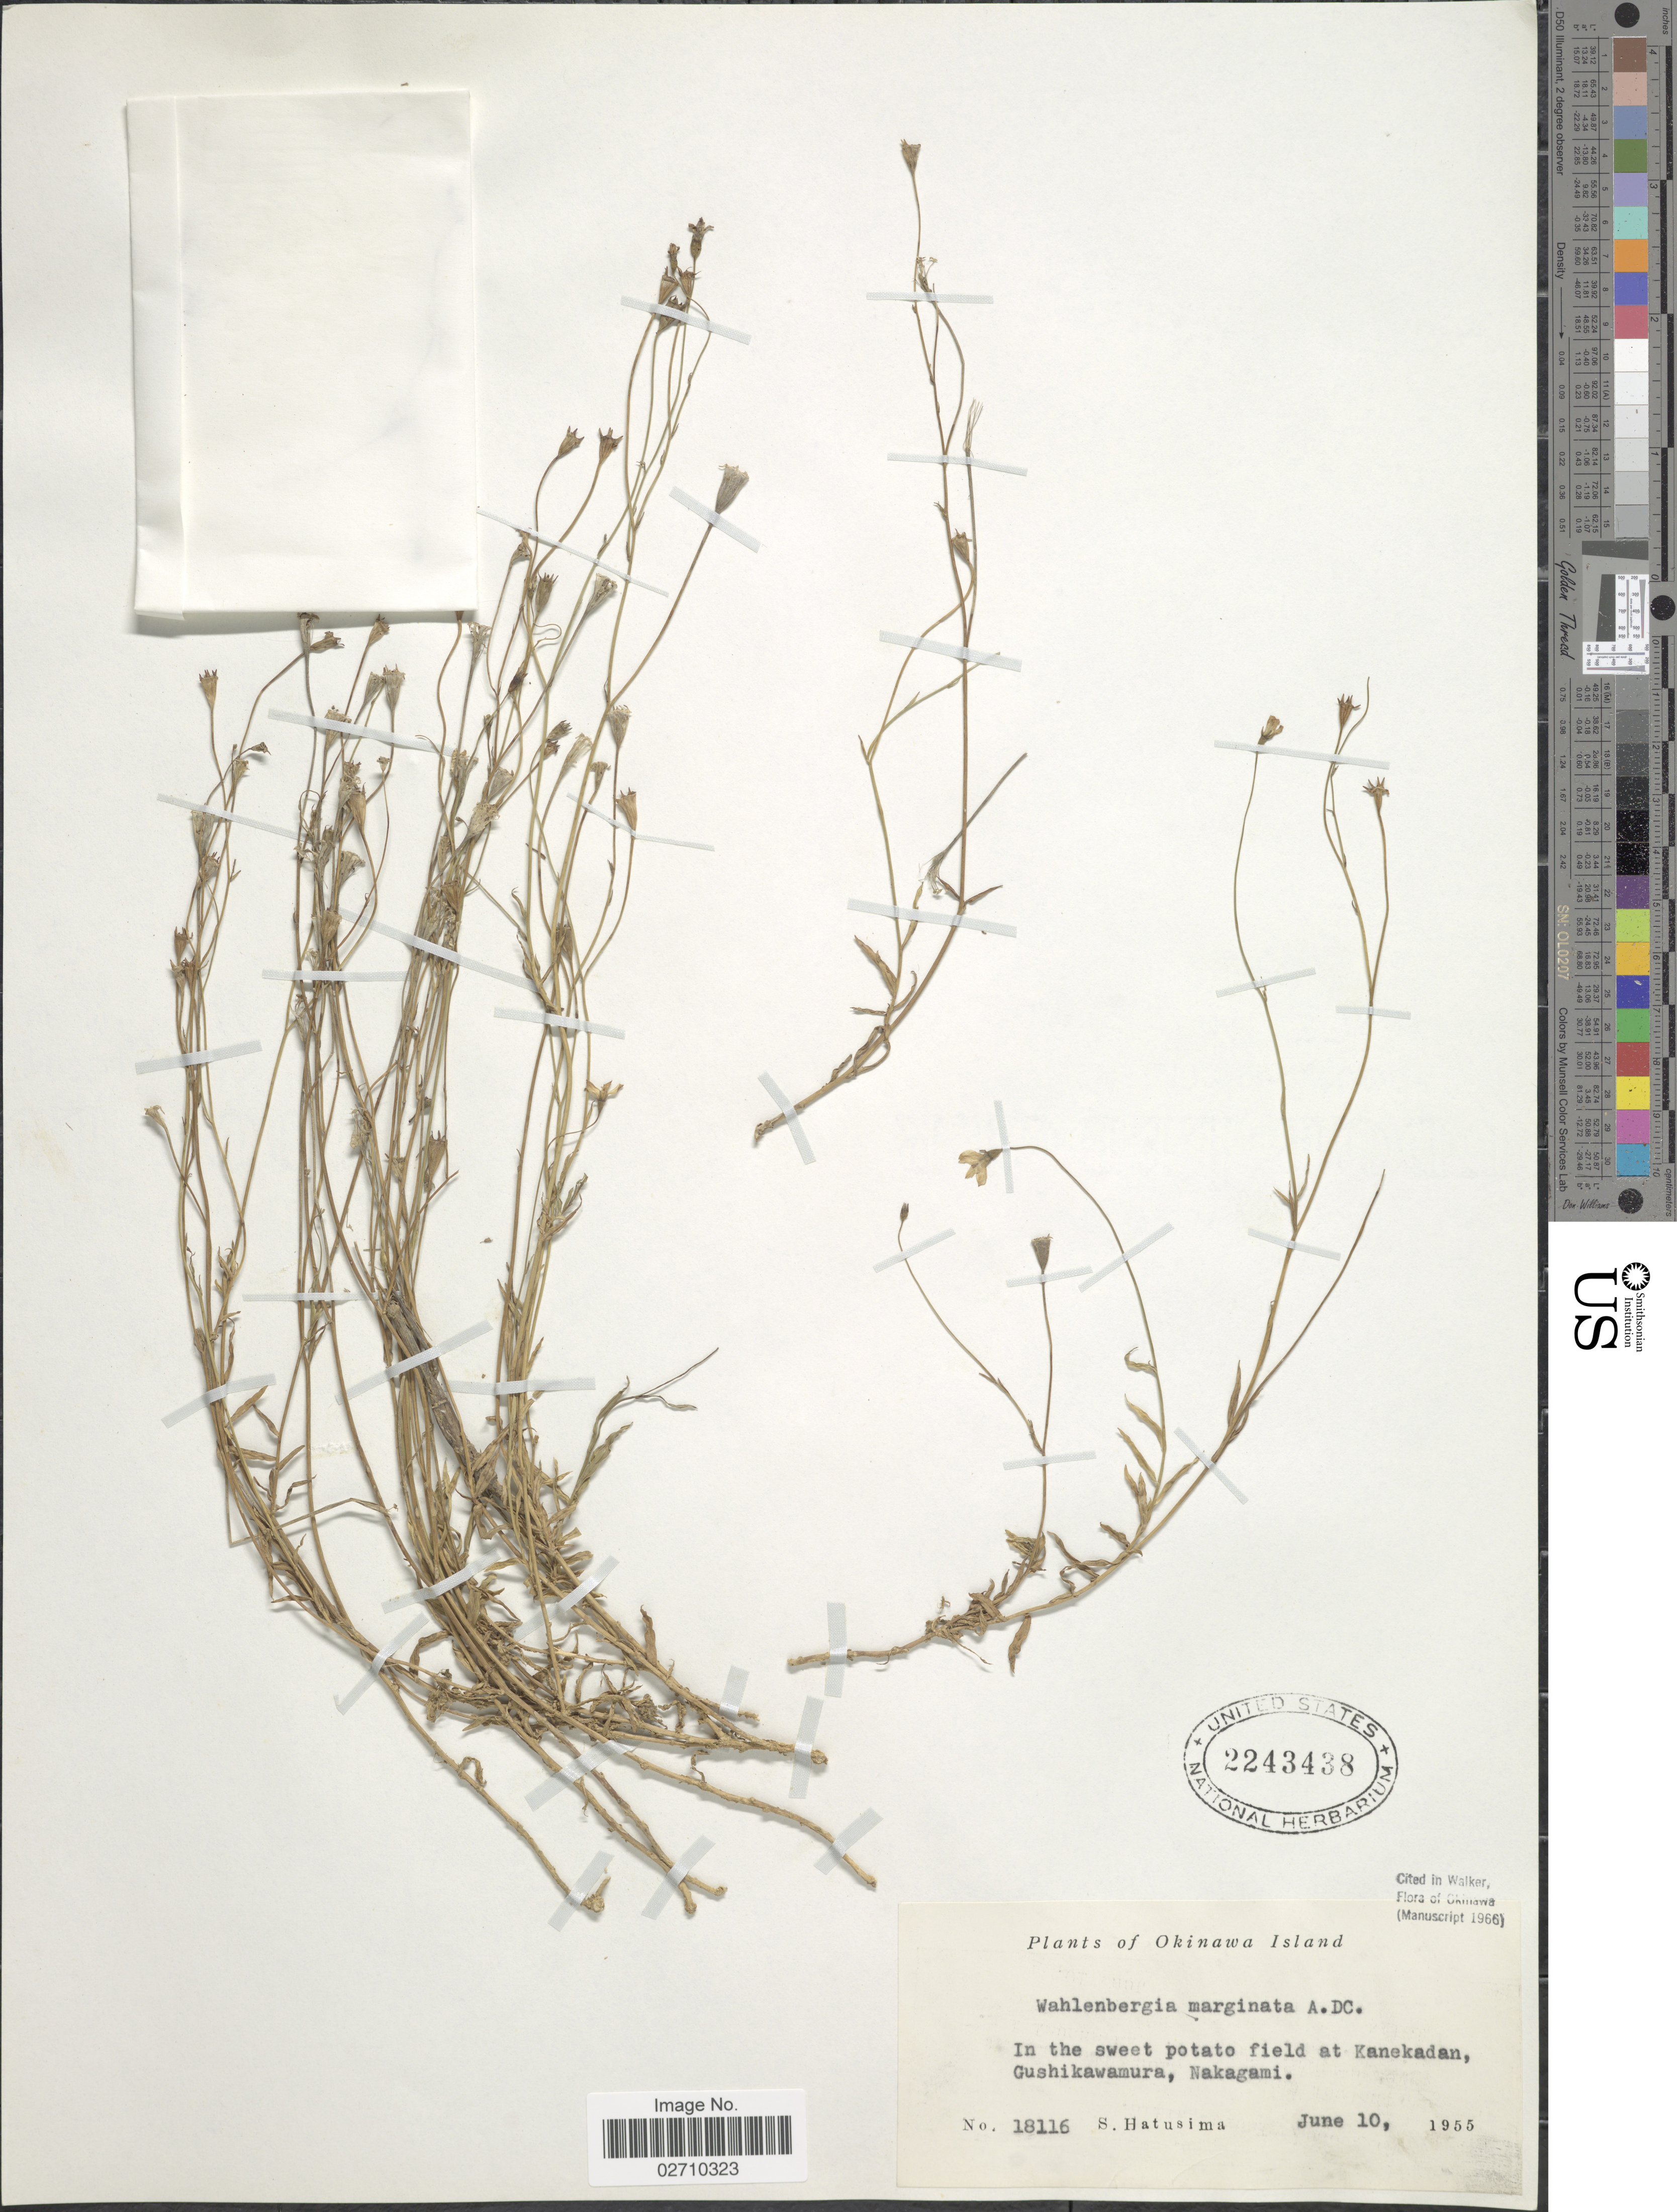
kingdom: Plantae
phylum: Tracheophyta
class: Magnoliopsida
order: Asterales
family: Campanulaceae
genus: Wahlenbergia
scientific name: Wahlenbergia marginata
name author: (Thunb.) A. DC.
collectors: S. Hatusima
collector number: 18116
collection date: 1955-06-10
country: Japan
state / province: Okinawa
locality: Okinawa Island. In the sweet potato field at Kanekadan, Gushikawamura, Nakagami.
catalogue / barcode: US 2243438